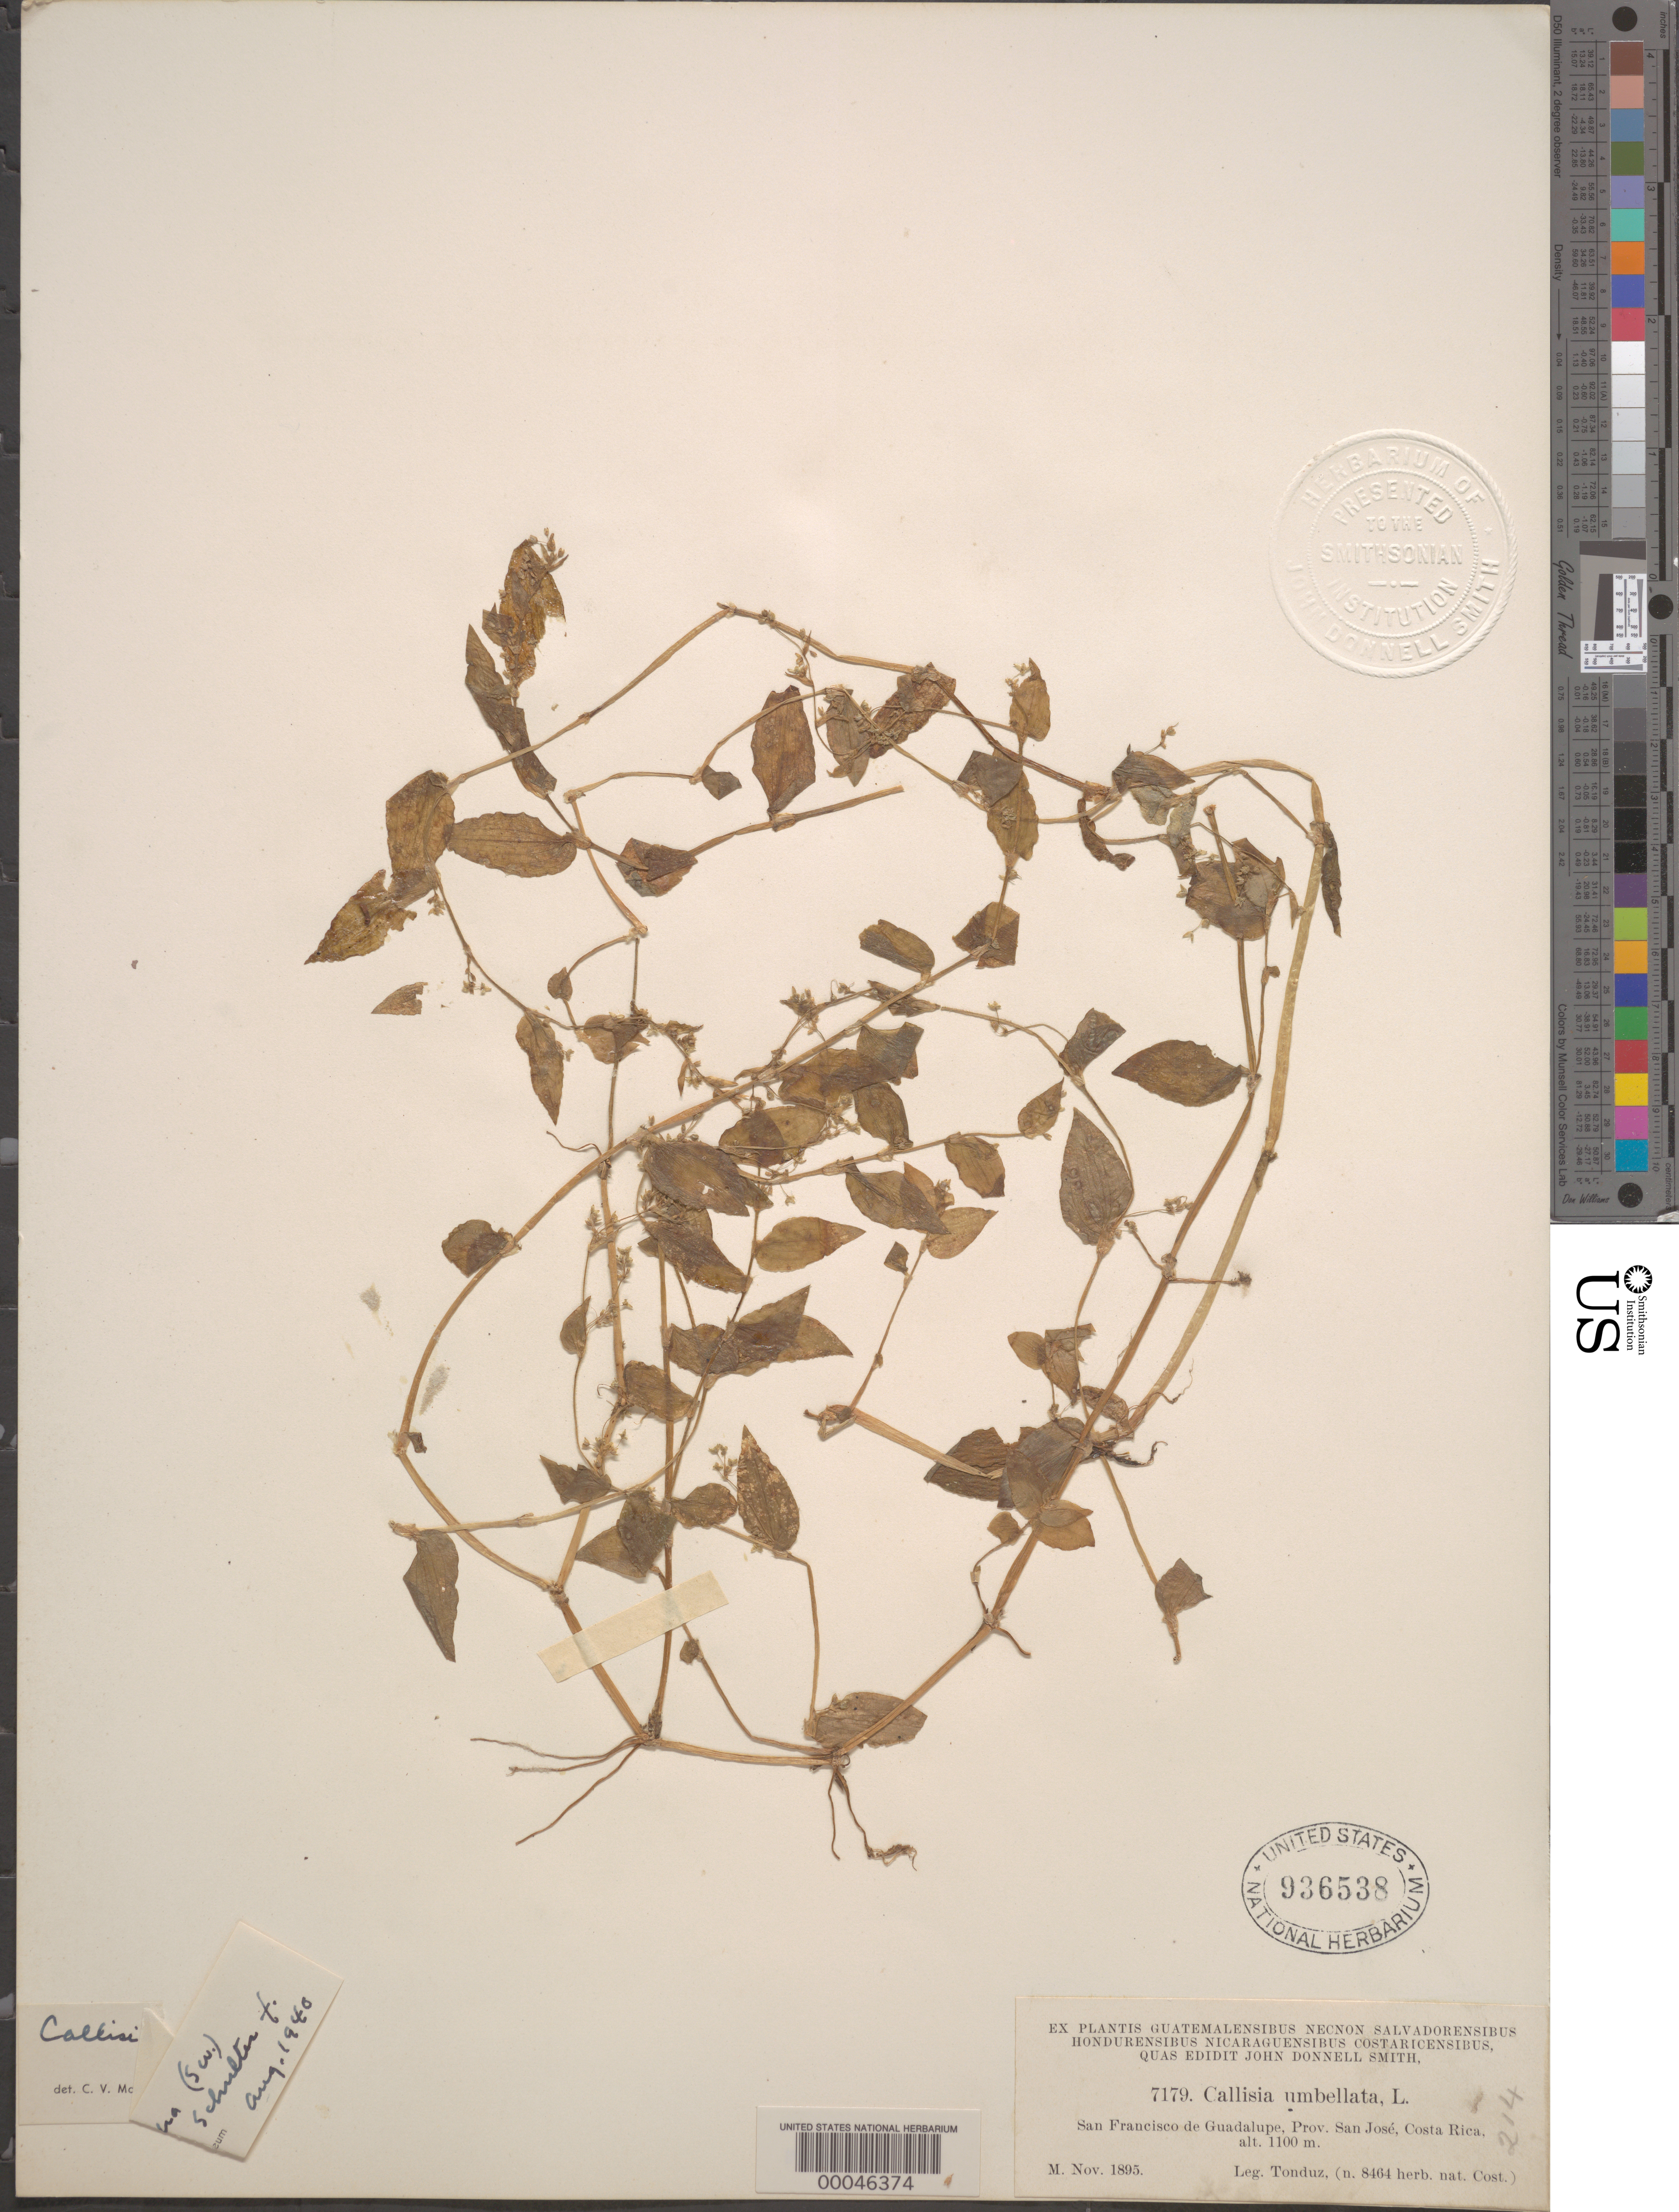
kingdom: Plantae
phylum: Tracheophyta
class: Liliopsida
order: Commelinales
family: Commelinaceae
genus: Callisia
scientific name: Callisia monandra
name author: (Sw.) Schult. & Schult. f.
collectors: A. Tonduz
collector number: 7179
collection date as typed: Nov 1895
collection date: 1895-11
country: Costa Rica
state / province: San José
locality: San francisco de guadalupe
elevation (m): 1100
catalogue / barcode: US 936538